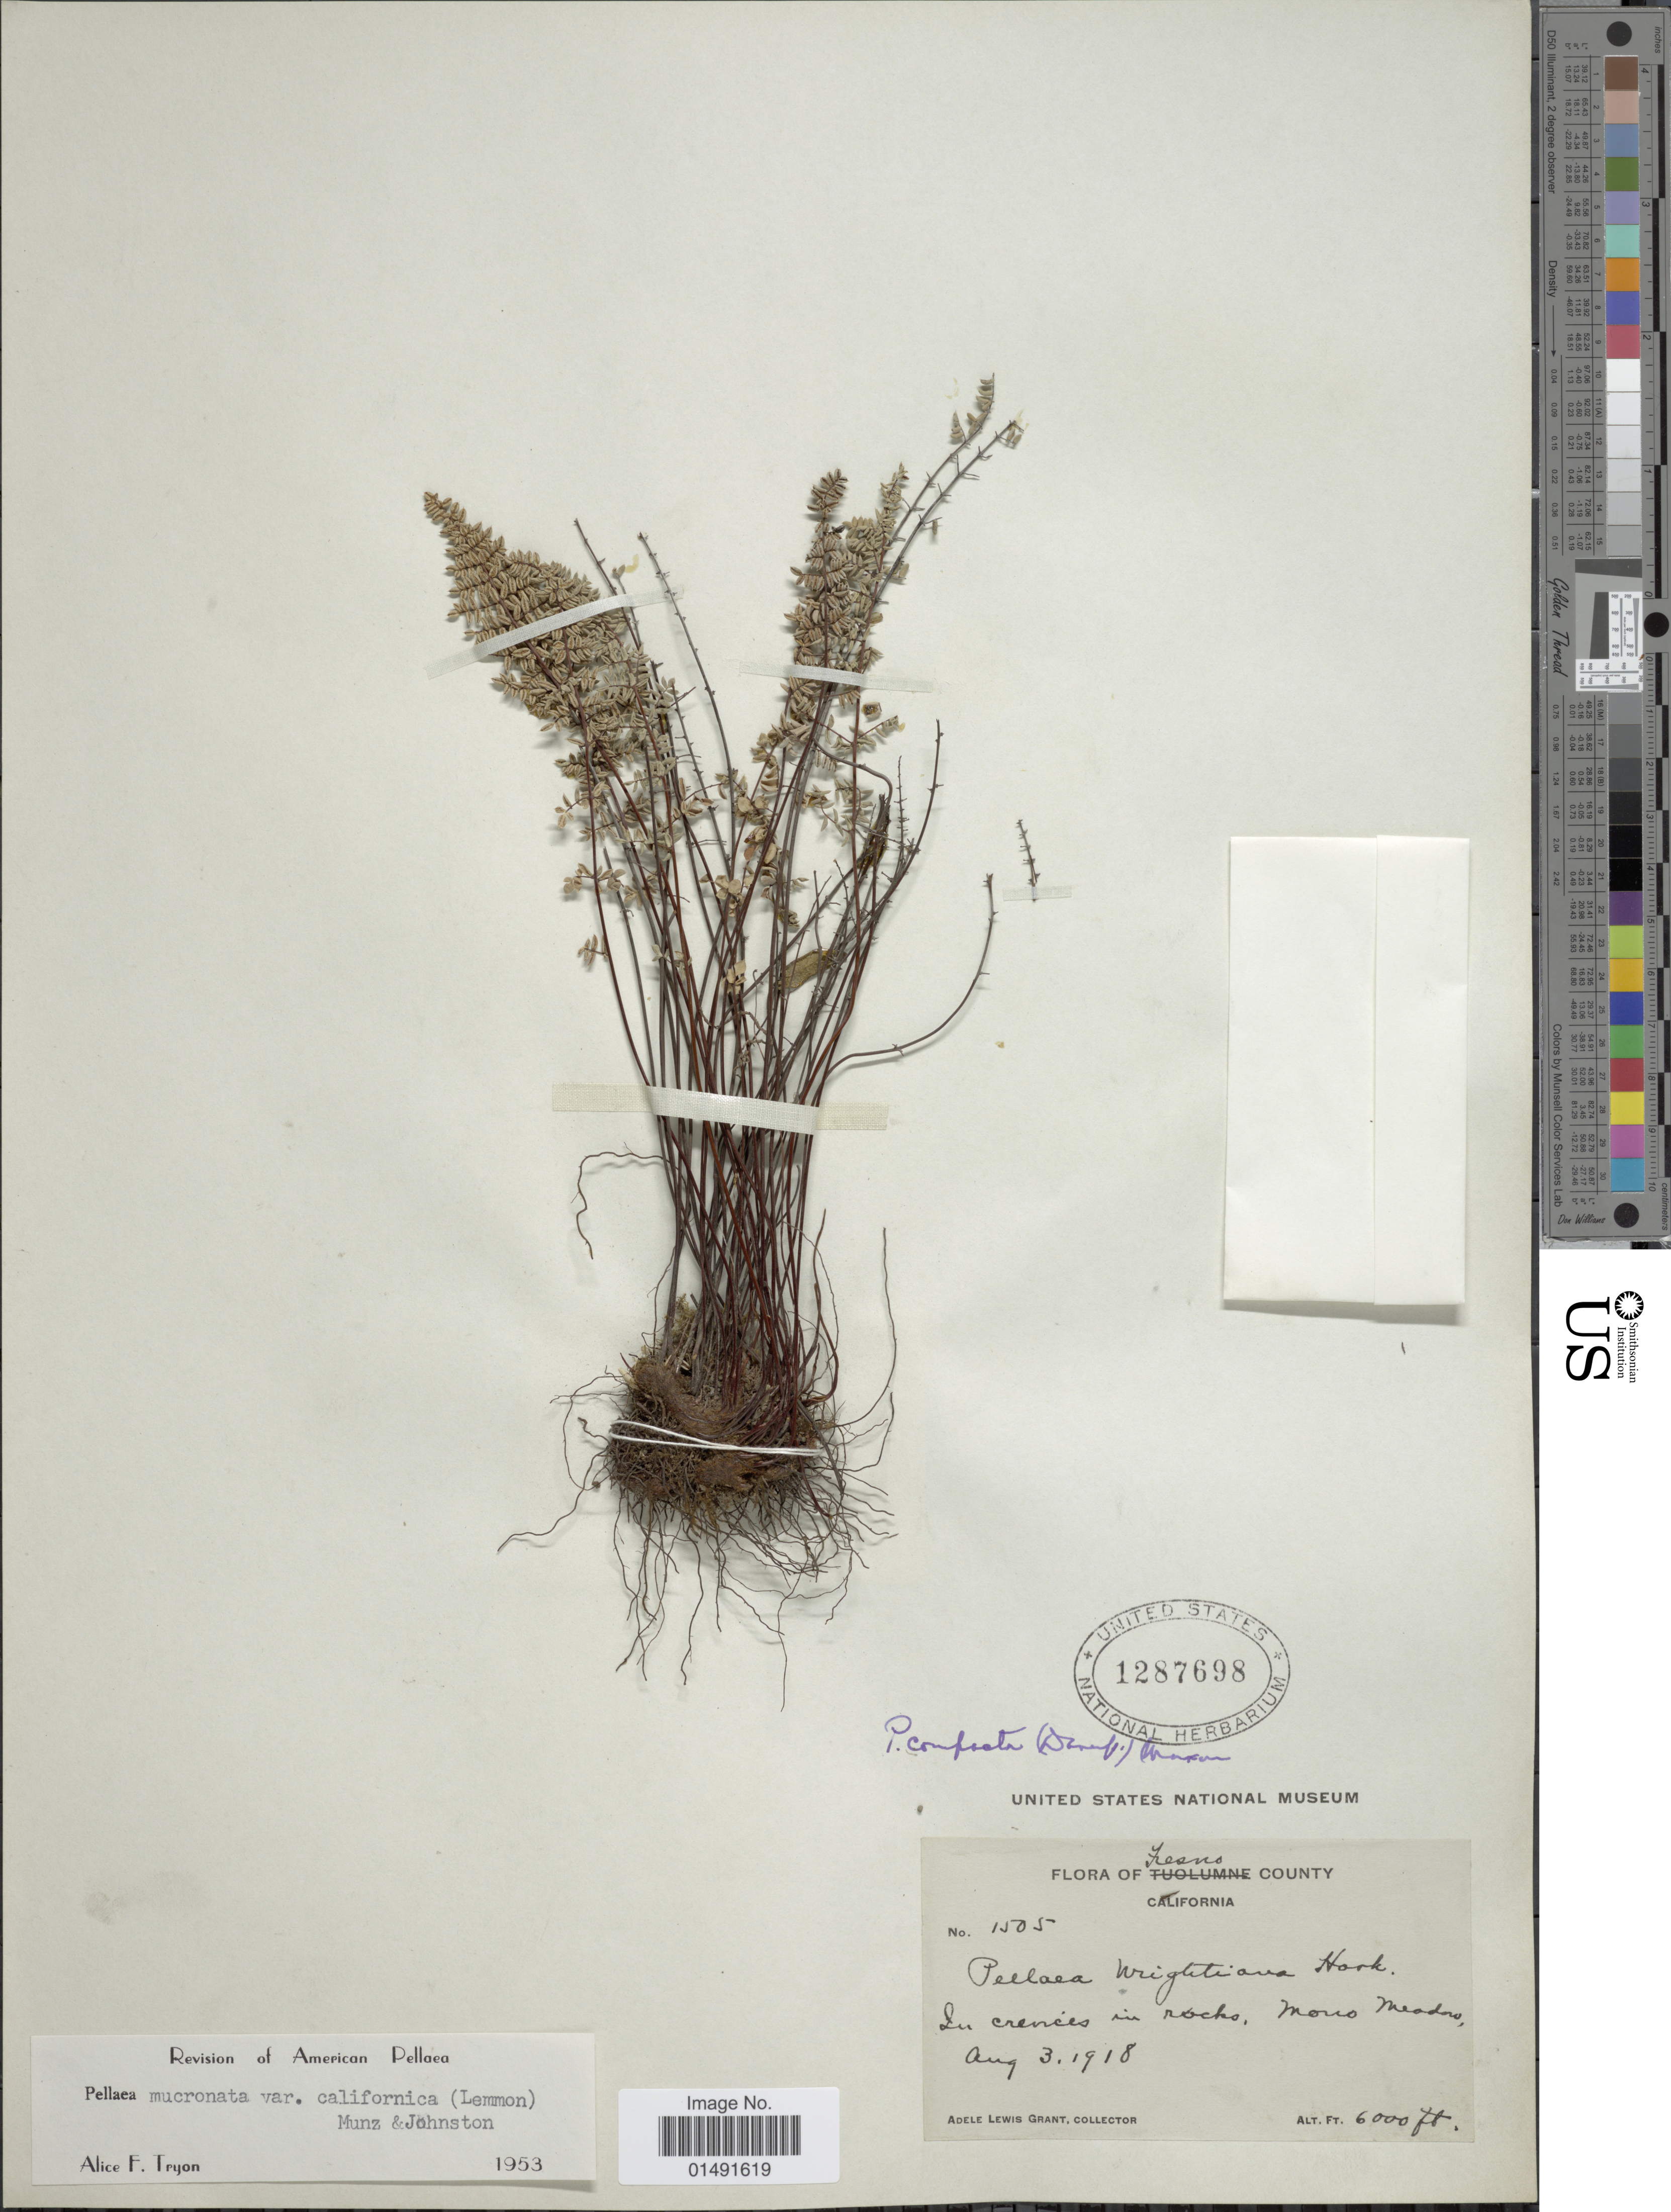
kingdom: Plantae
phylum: Tracheophyta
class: Polypodiopsida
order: Polypodiales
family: Pteridaceae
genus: Pellaea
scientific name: Pellaea mucronata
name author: (D.C. Eaton) D.C. Eaton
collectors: A. L. Grant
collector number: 1505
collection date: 1918-08-03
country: United States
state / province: California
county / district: Fresno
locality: Fresno County, In crevices in rocks, Mono Meadow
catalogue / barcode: US 1287698